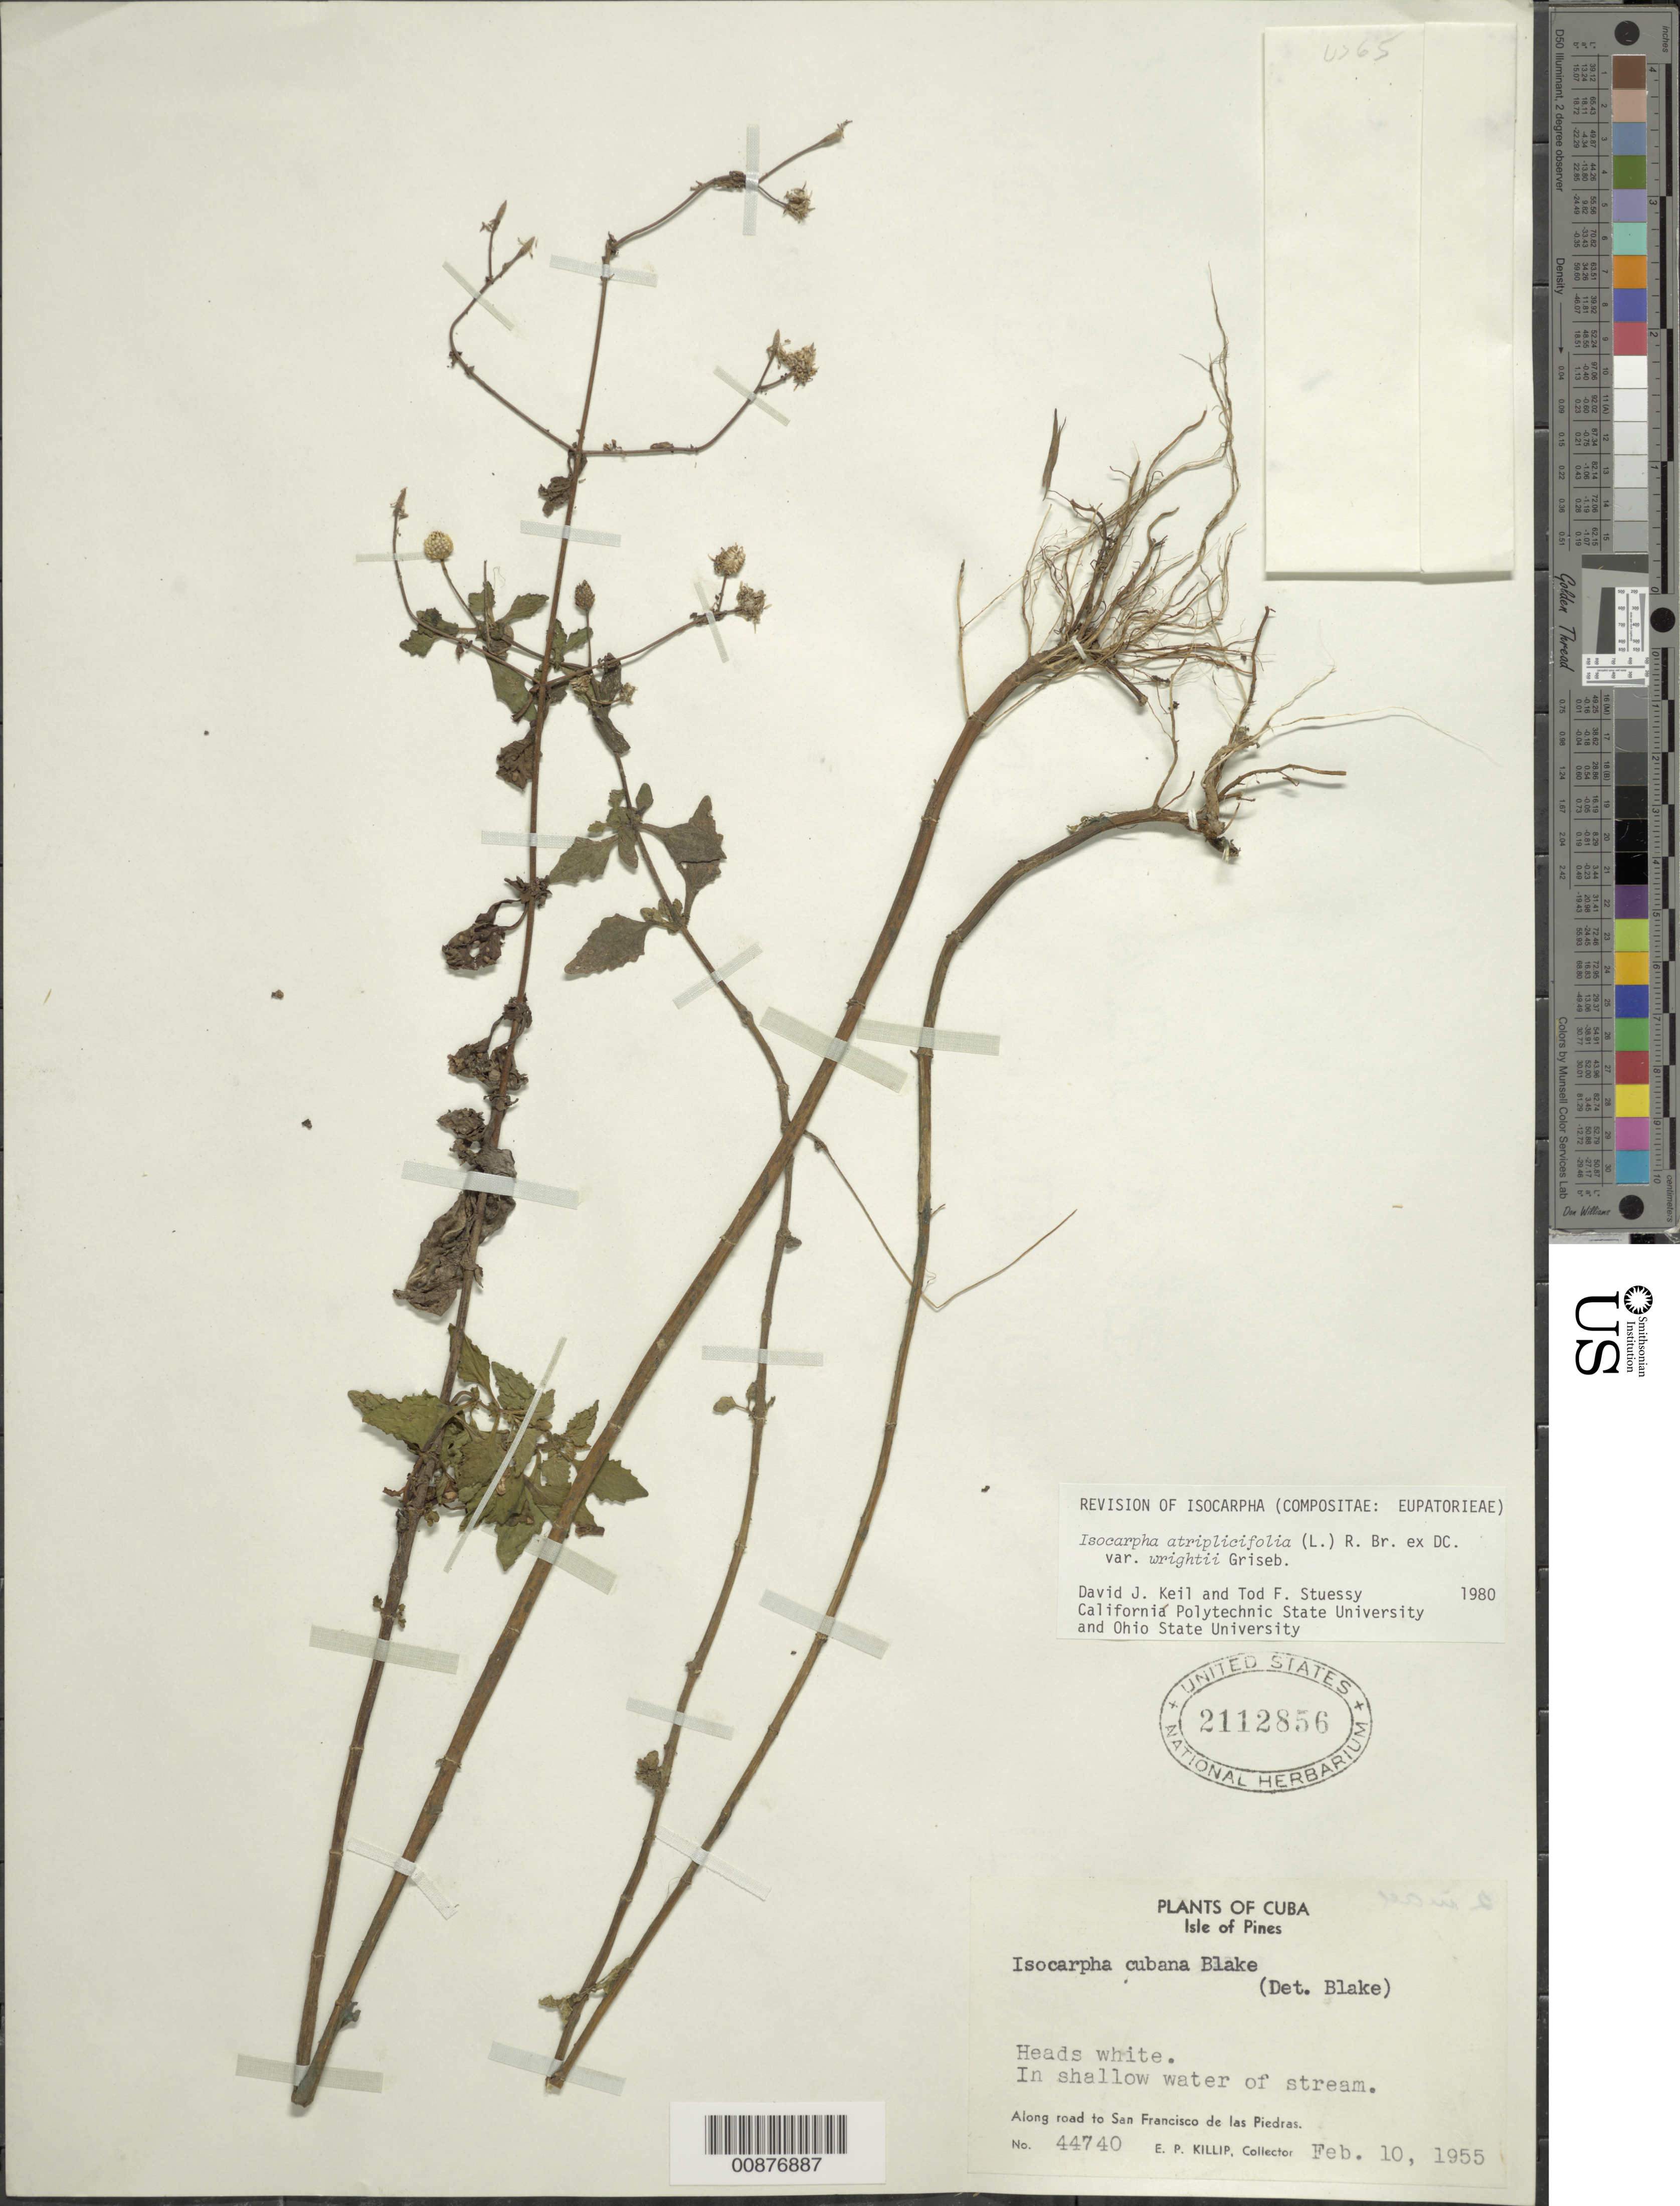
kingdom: Plantae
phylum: Tracheophyta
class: Magnoliopsida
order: Asterales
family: Asteraceae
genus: Isocarpha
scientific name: Isocarpha cubana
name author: S.F. Blake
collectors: E. P. Killip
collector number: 44740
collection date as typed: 10 Feb 1955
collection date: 1955-02-10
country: Cuba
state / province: Isla de La Juventud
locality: Road to San Francisco de las Piedras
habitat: In shallow water of stream along road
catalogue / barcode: US 2112856